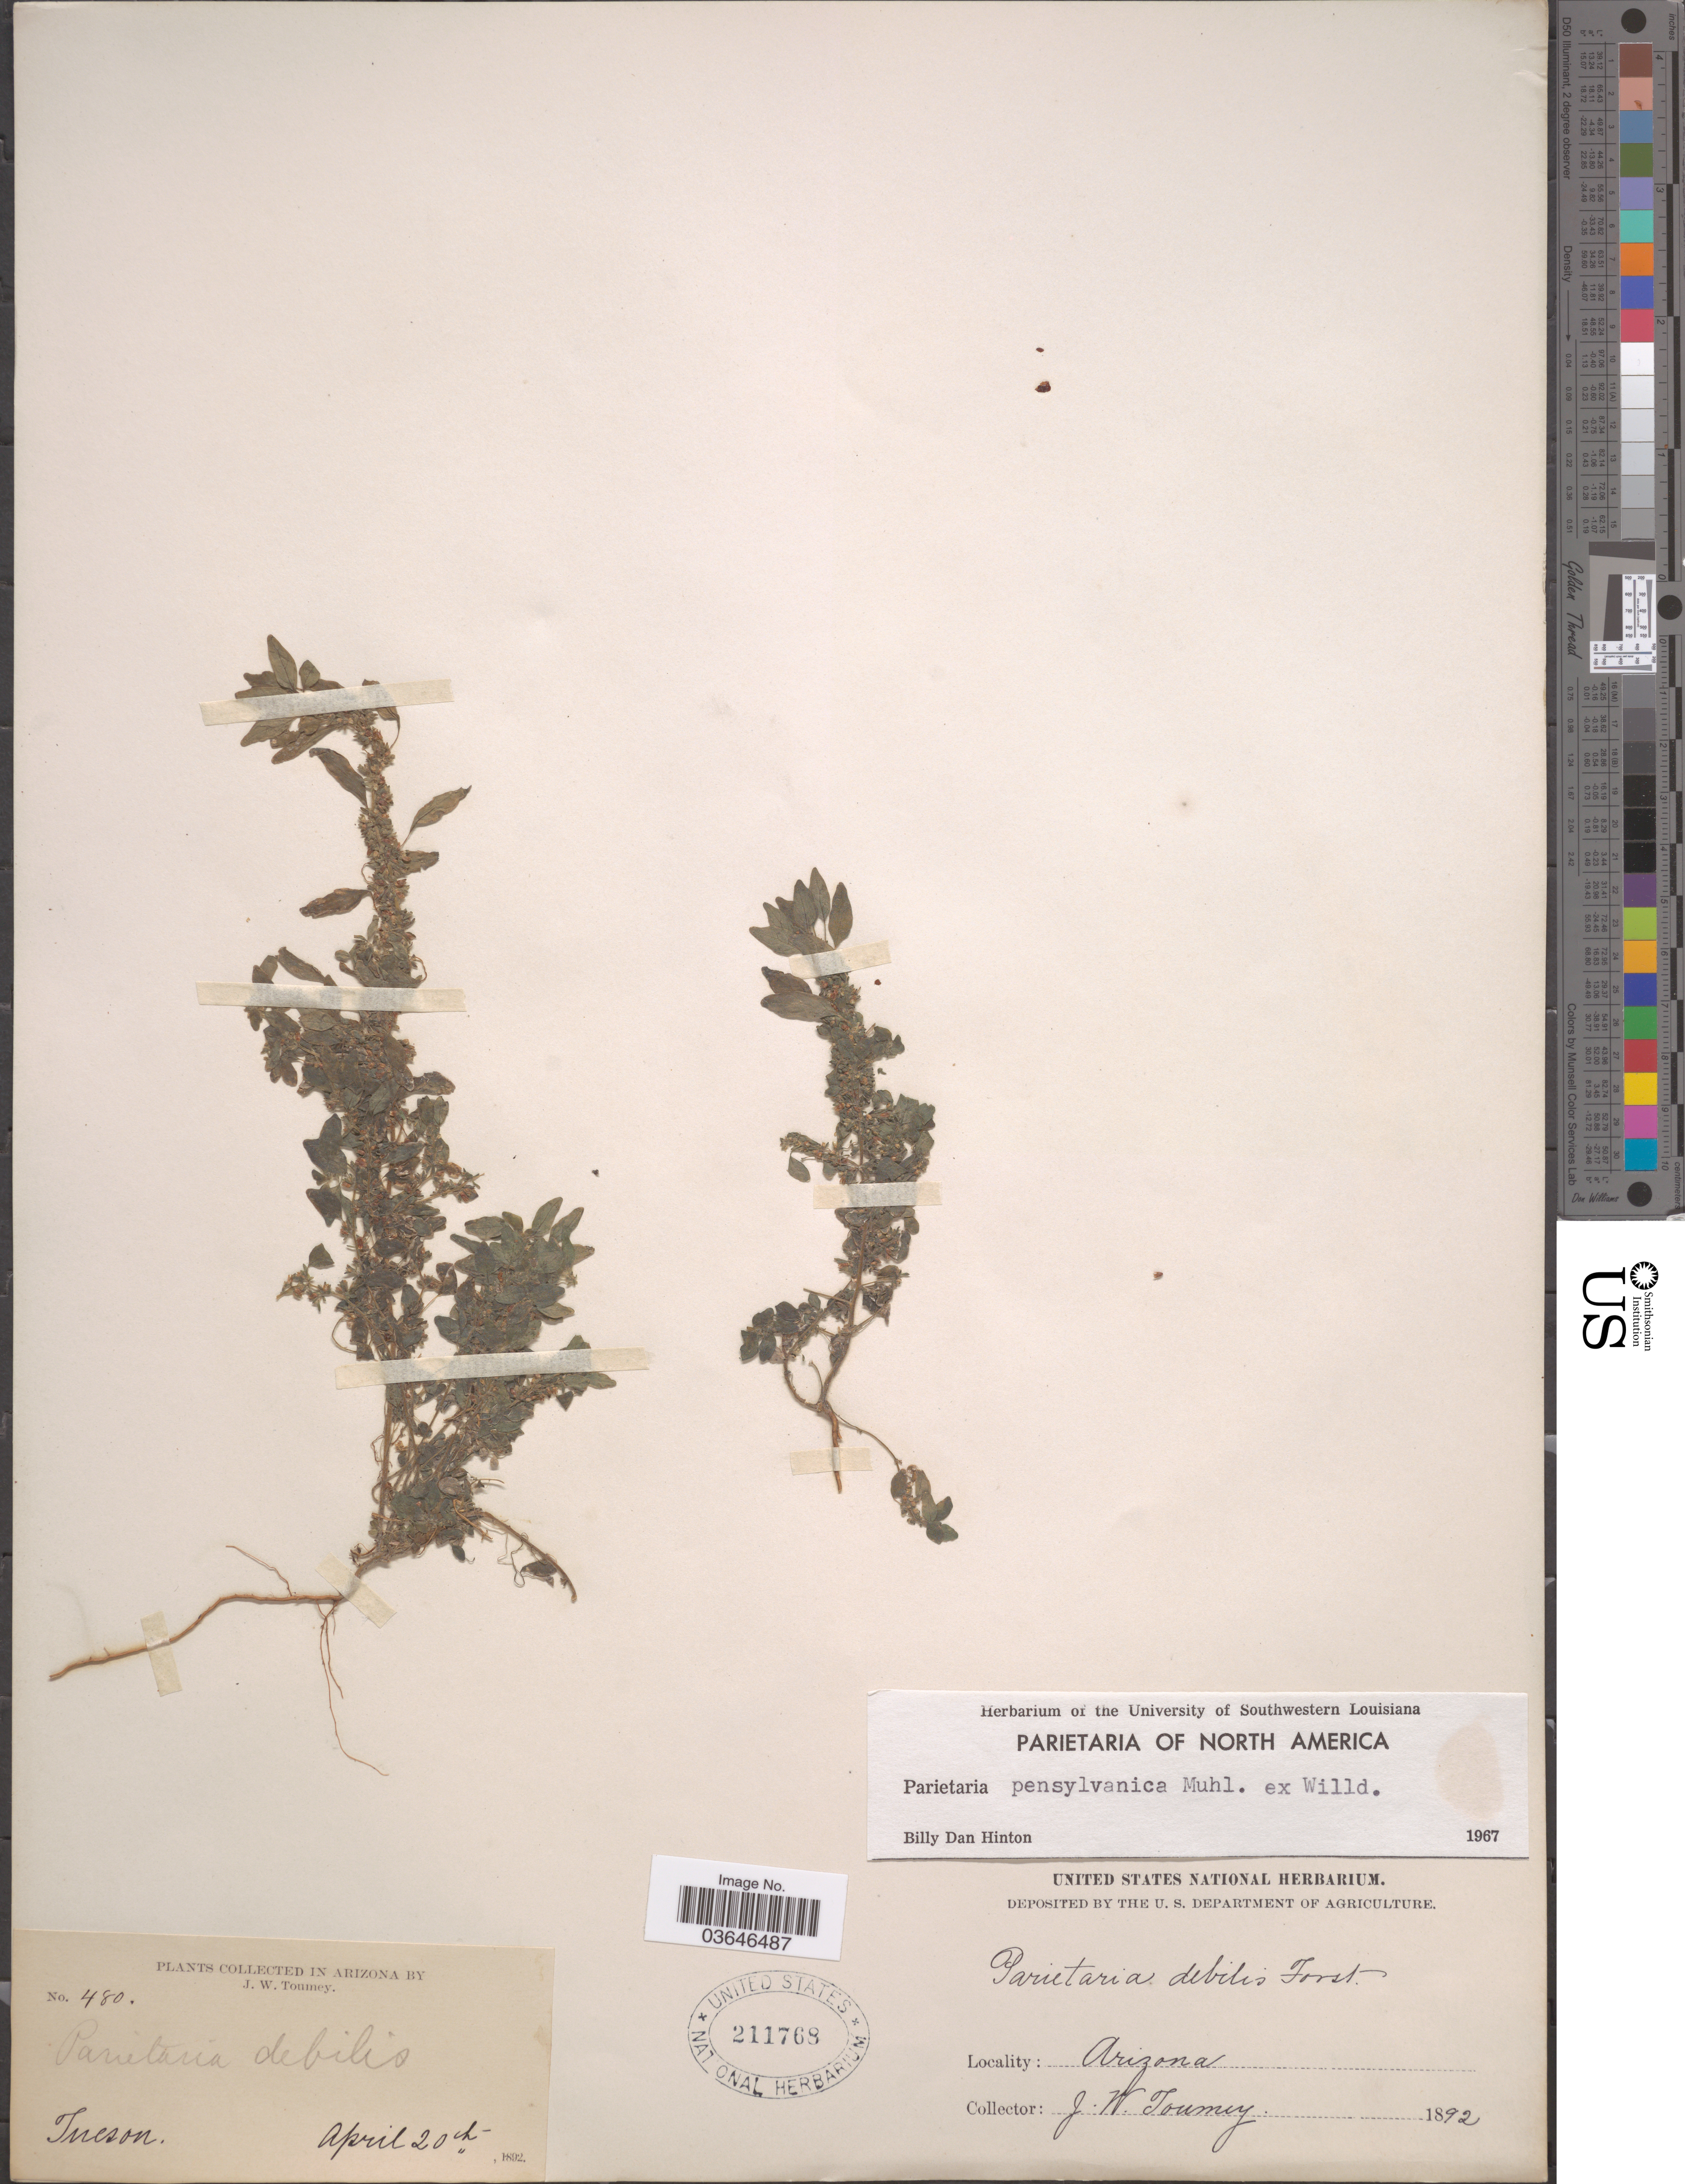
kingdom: Plantae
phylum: Tracheophyta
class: Magnoliopsida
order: Rosales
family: Urticaceae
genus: Parietaria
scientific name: Parietaria pensylvanica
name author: Muhl. ex Willd.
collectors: J. W. Toumey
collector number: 480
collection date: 1892-04-20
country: United States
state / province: Arizona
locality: Tucson.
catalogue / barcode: US 211768